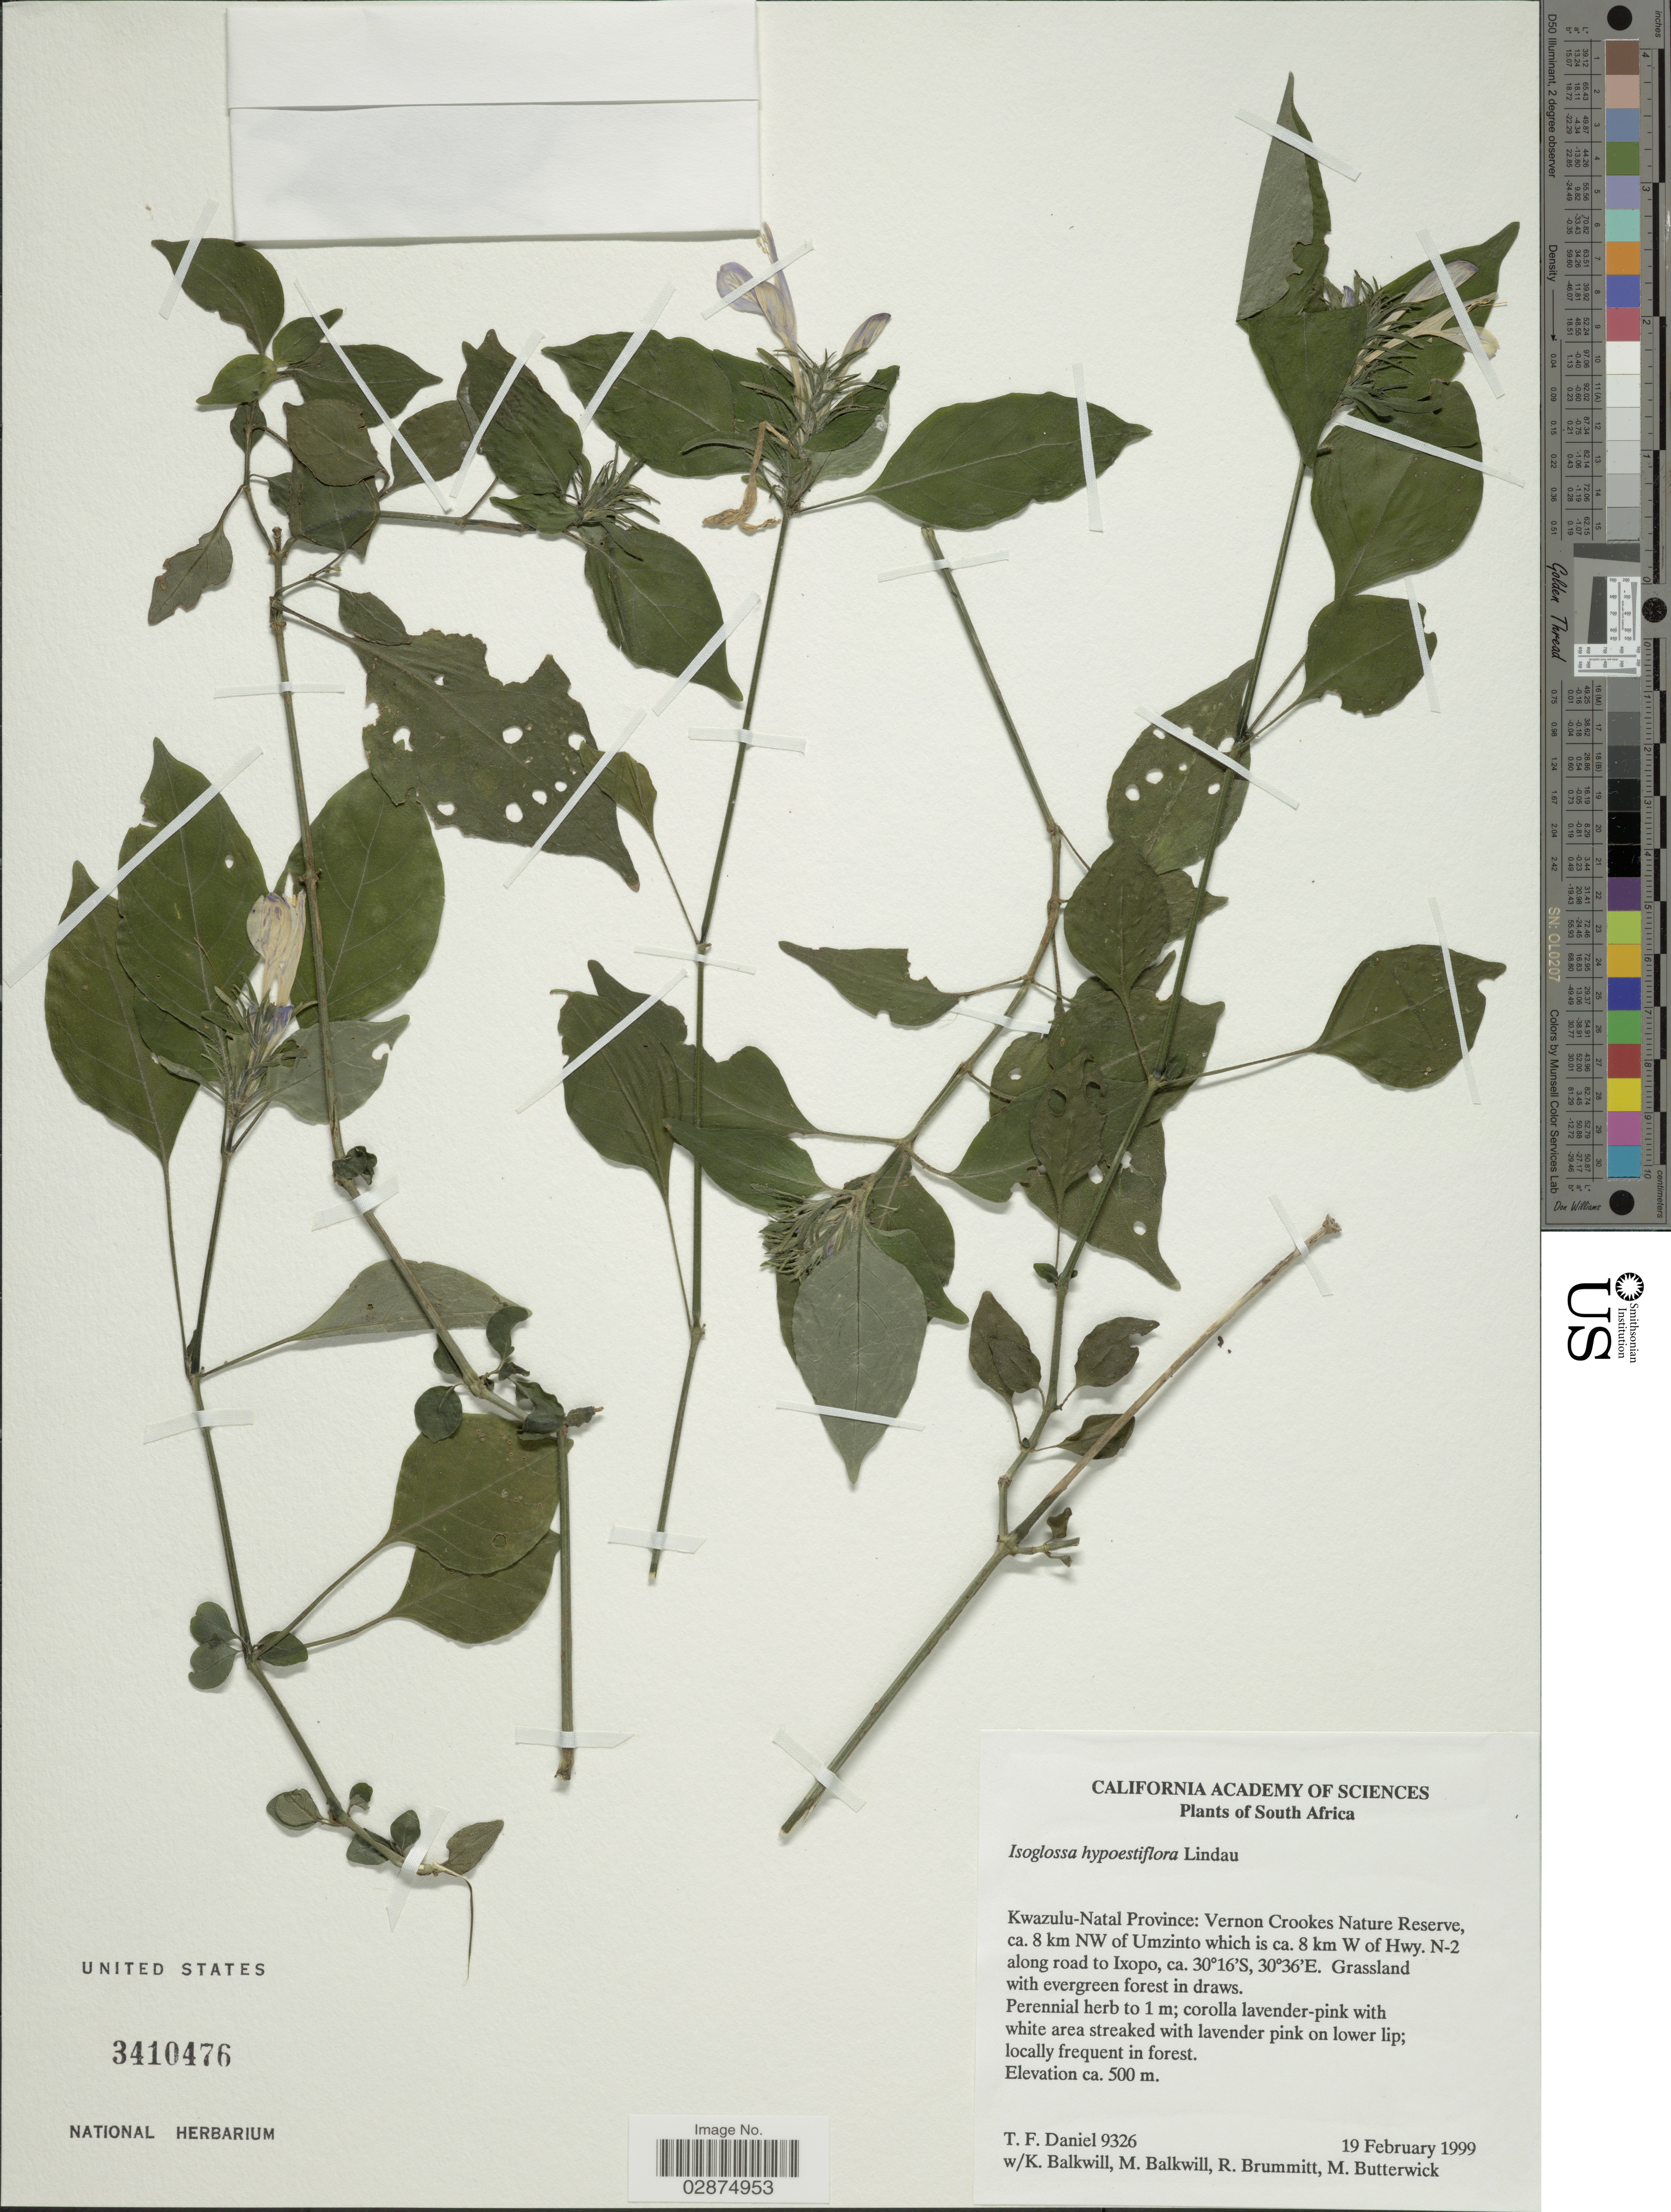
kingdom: Plantae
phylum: Tracheophyta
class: Magnoliopsida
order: Lamiales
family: Acanthaceae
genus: Isoglossa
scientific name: Isoglossa hypoestiflora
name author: Lindau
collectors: T. F. Daniel, K. Balkwill, M. Balkwill, R. K. Brummitt & M. Butterwick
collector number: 9326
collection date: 1999-02-19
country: South Africa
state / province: KwaZulu-Natal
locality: Kwazulu-Natal Province: Vernon Crookes Nature Reserve, ca. 8 km NW of Umzinto which is ca. 8 km W of Hwy. N-2 along road to Ixopo.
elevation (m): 500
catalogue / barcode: US 3410476